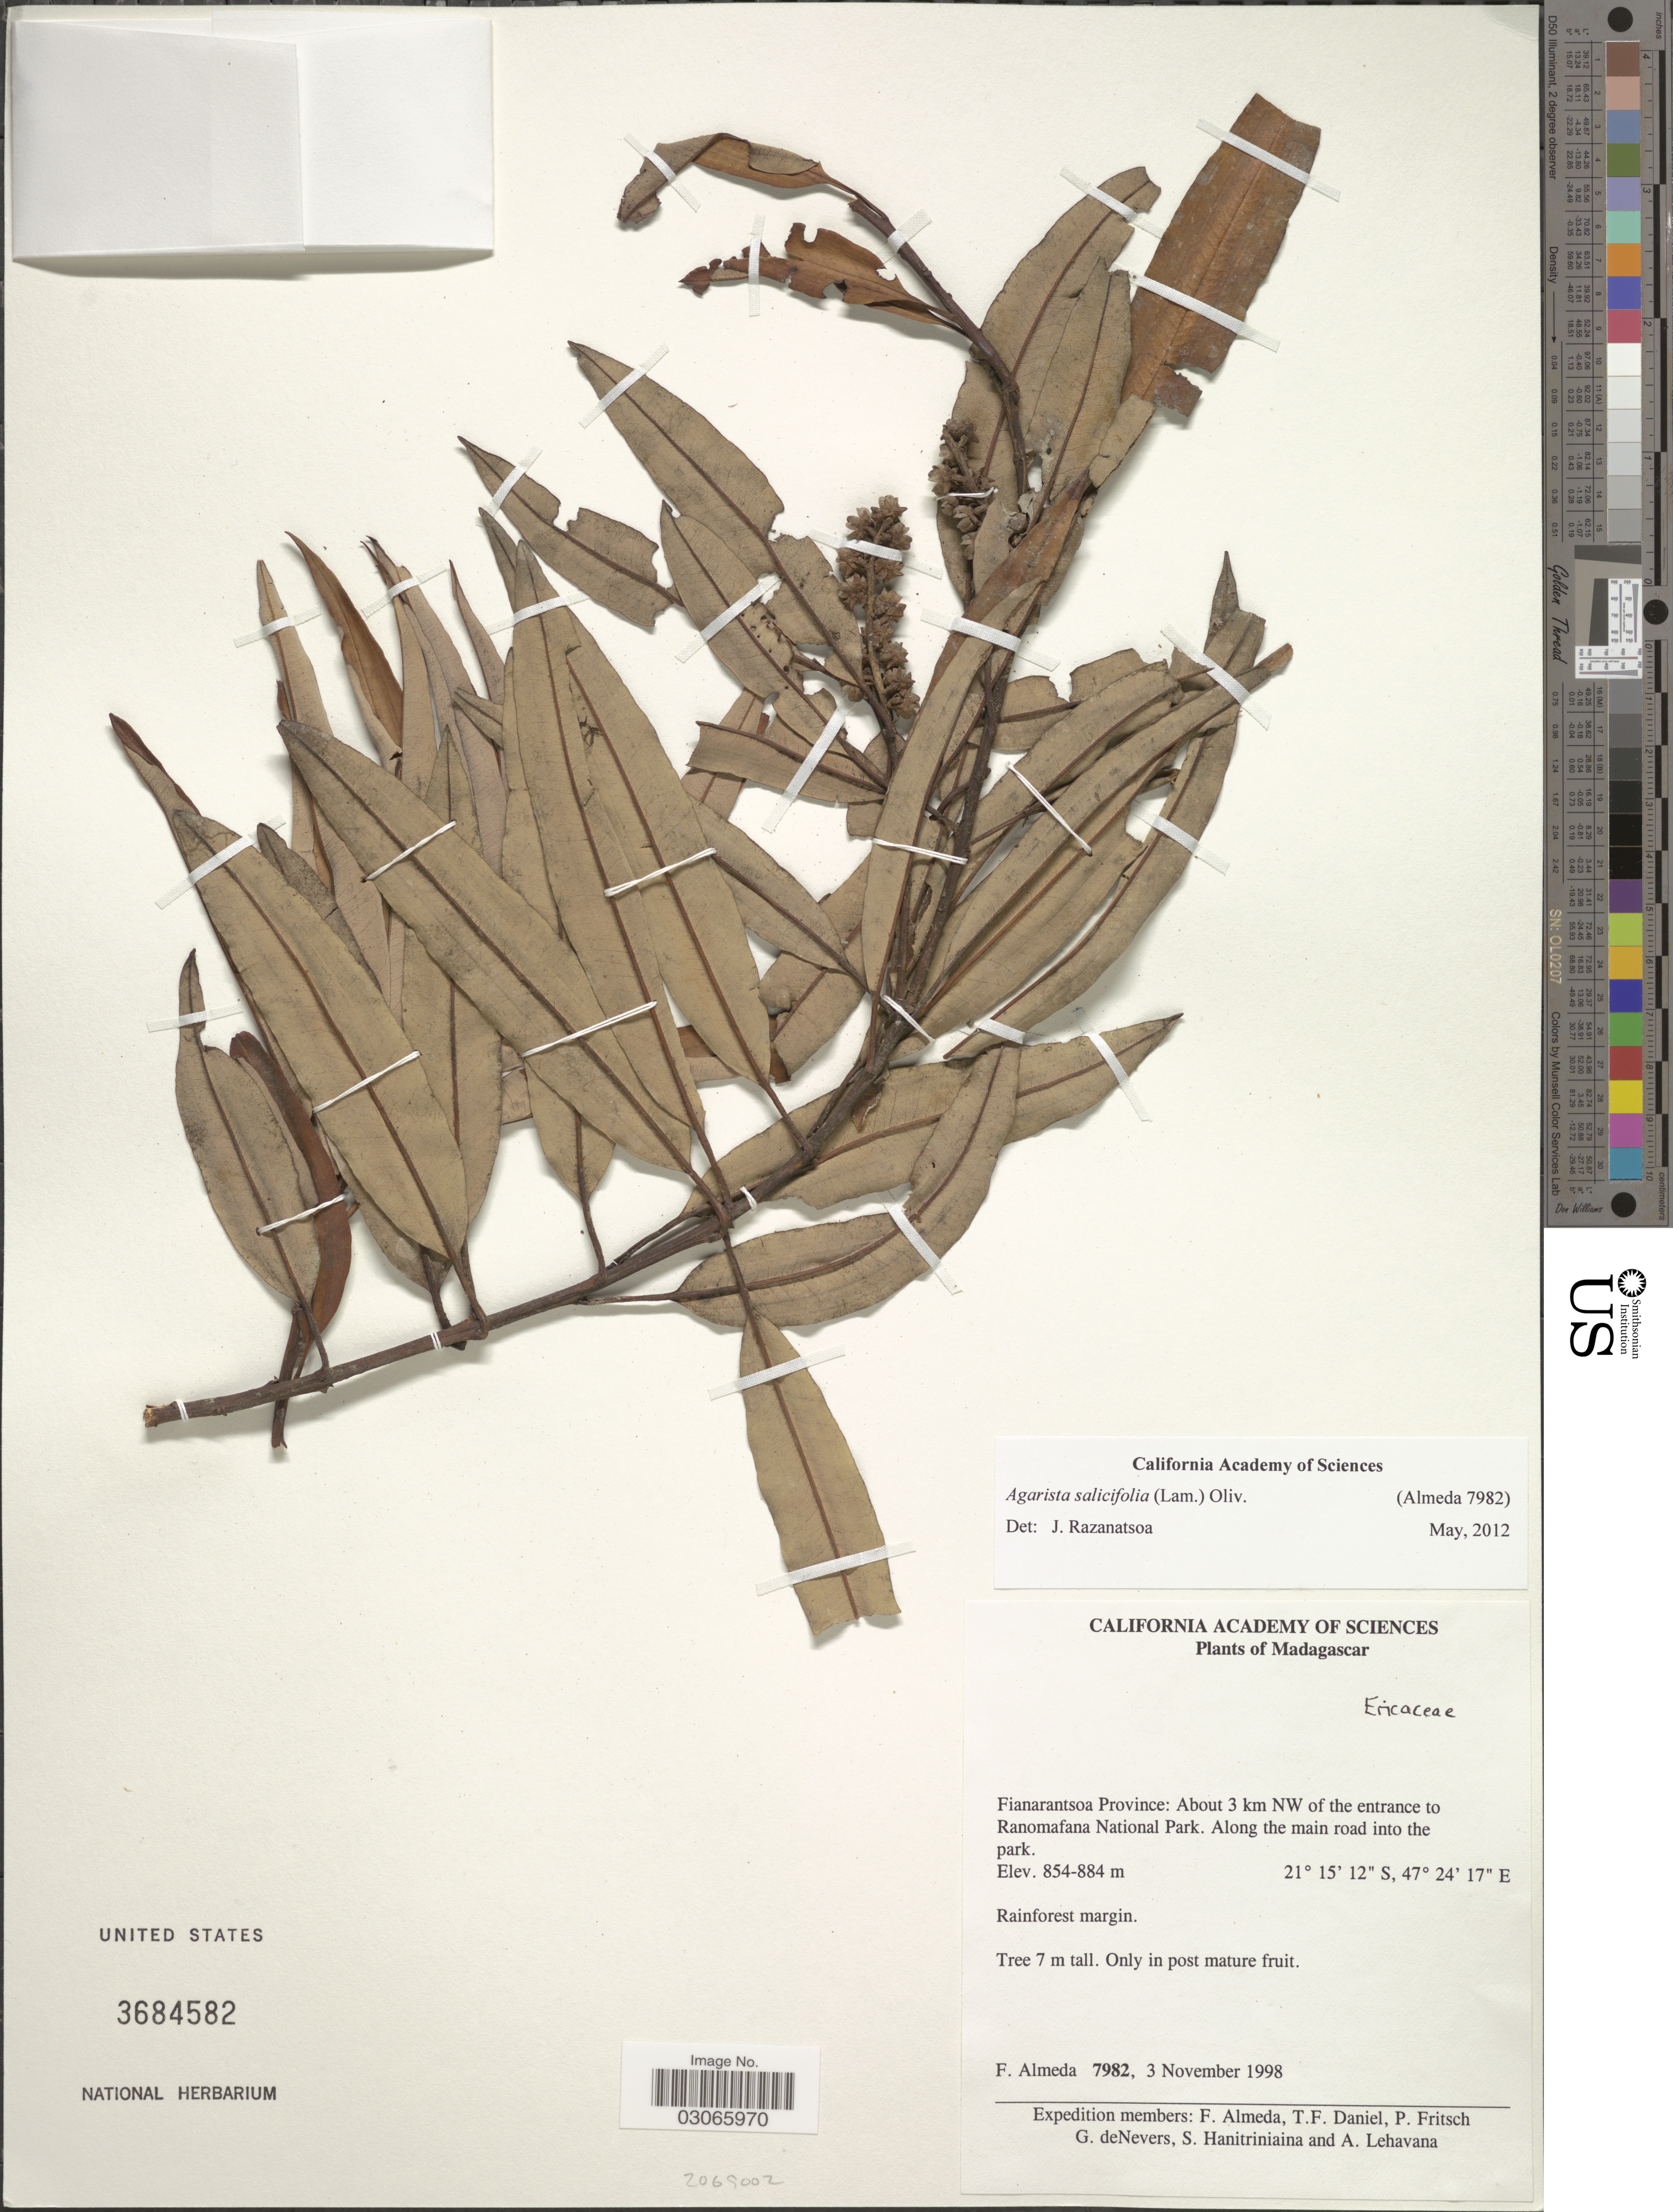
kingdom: Plantae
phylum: Tracheophyta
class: Magnoliopsida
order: Ericales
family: Ericaceae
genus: Agarista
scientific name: Agarista salicifolia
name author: (Lam.) G. Don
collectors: F. Almeda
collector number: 7982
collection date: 1998-11-03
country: Madagascar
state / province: Vatovavy Fitovinany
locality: About 3 km NW of the entrance to Ranomafana National Park. Along the main road into the park.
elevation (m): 854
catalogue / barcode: US 3684582